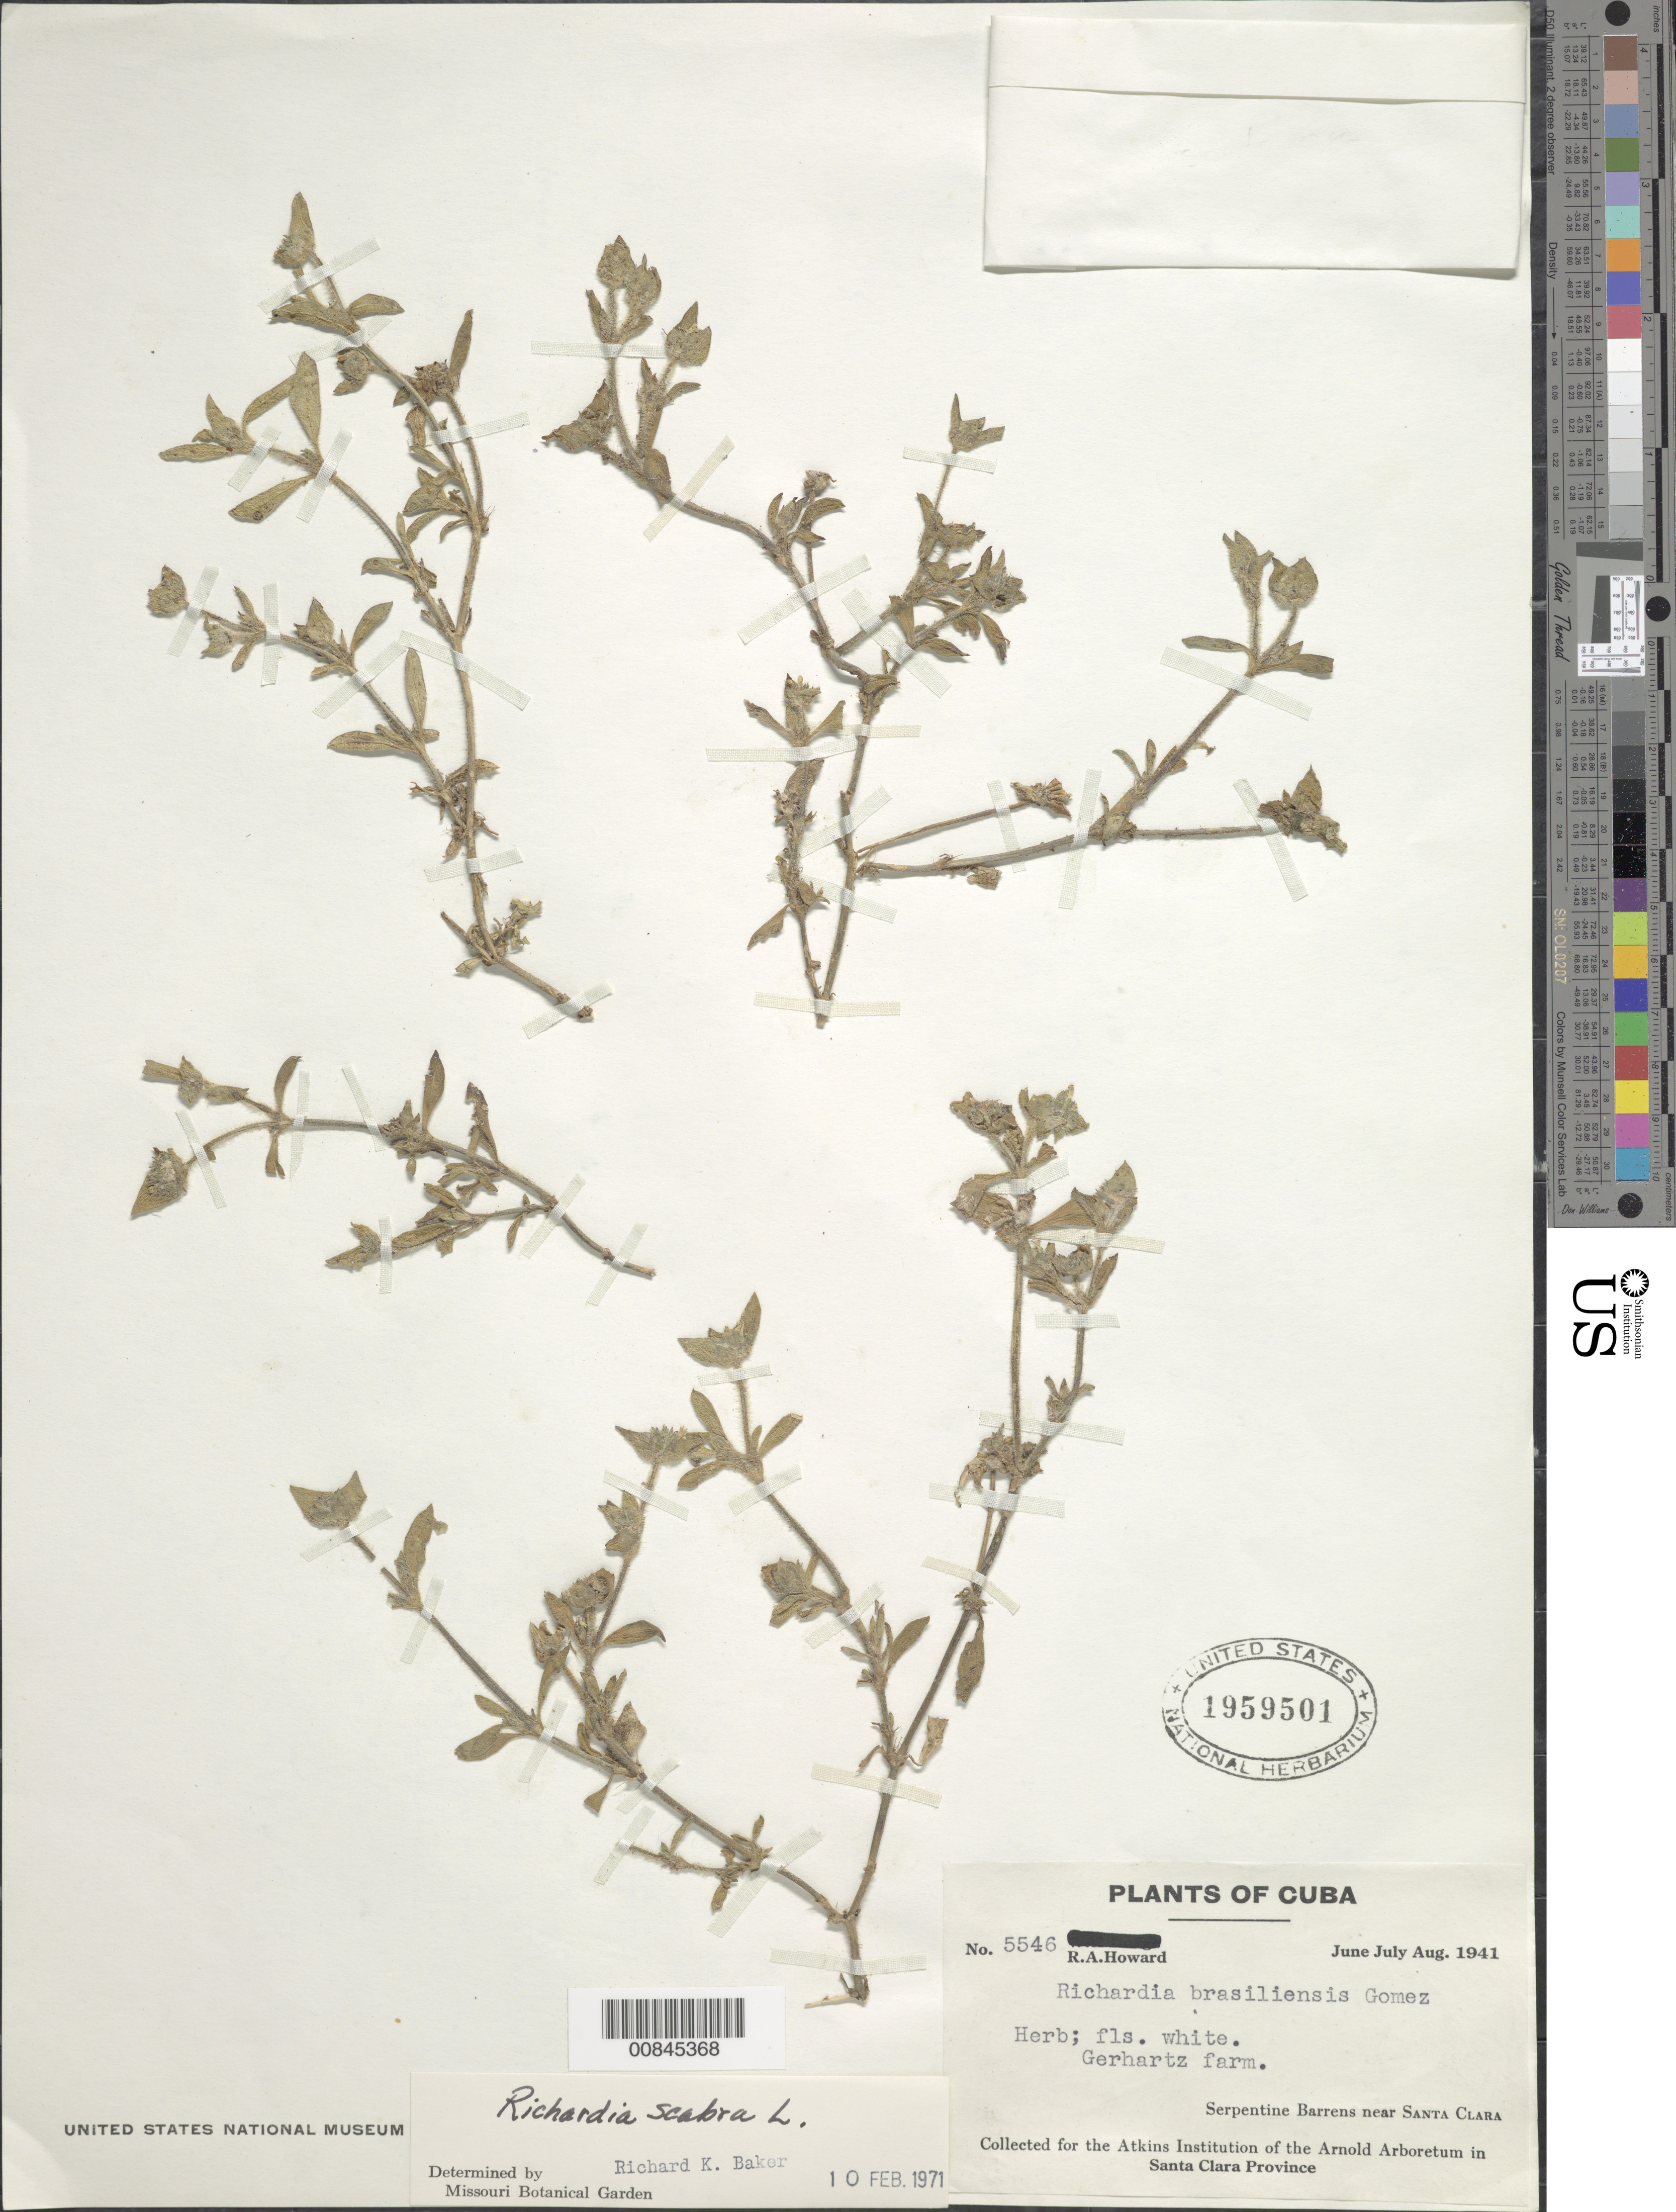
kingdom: Plantae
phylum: Tracheophyta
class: Magnoliopsida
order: Gentianales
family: Rubiaceae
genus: Richardia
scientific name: Richardia scabra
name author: L.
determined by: Baker, R. K.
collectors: R. A. Howard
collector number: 5546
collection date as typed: Jun 1941 to -- Aug 1941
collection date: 1941-06/1941-08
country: Cuba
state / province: Las Villas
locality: Serpentine Barrens near Santa Clara. Gerhartz farm.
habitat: Serpentine barrens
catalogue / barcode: US 1959501